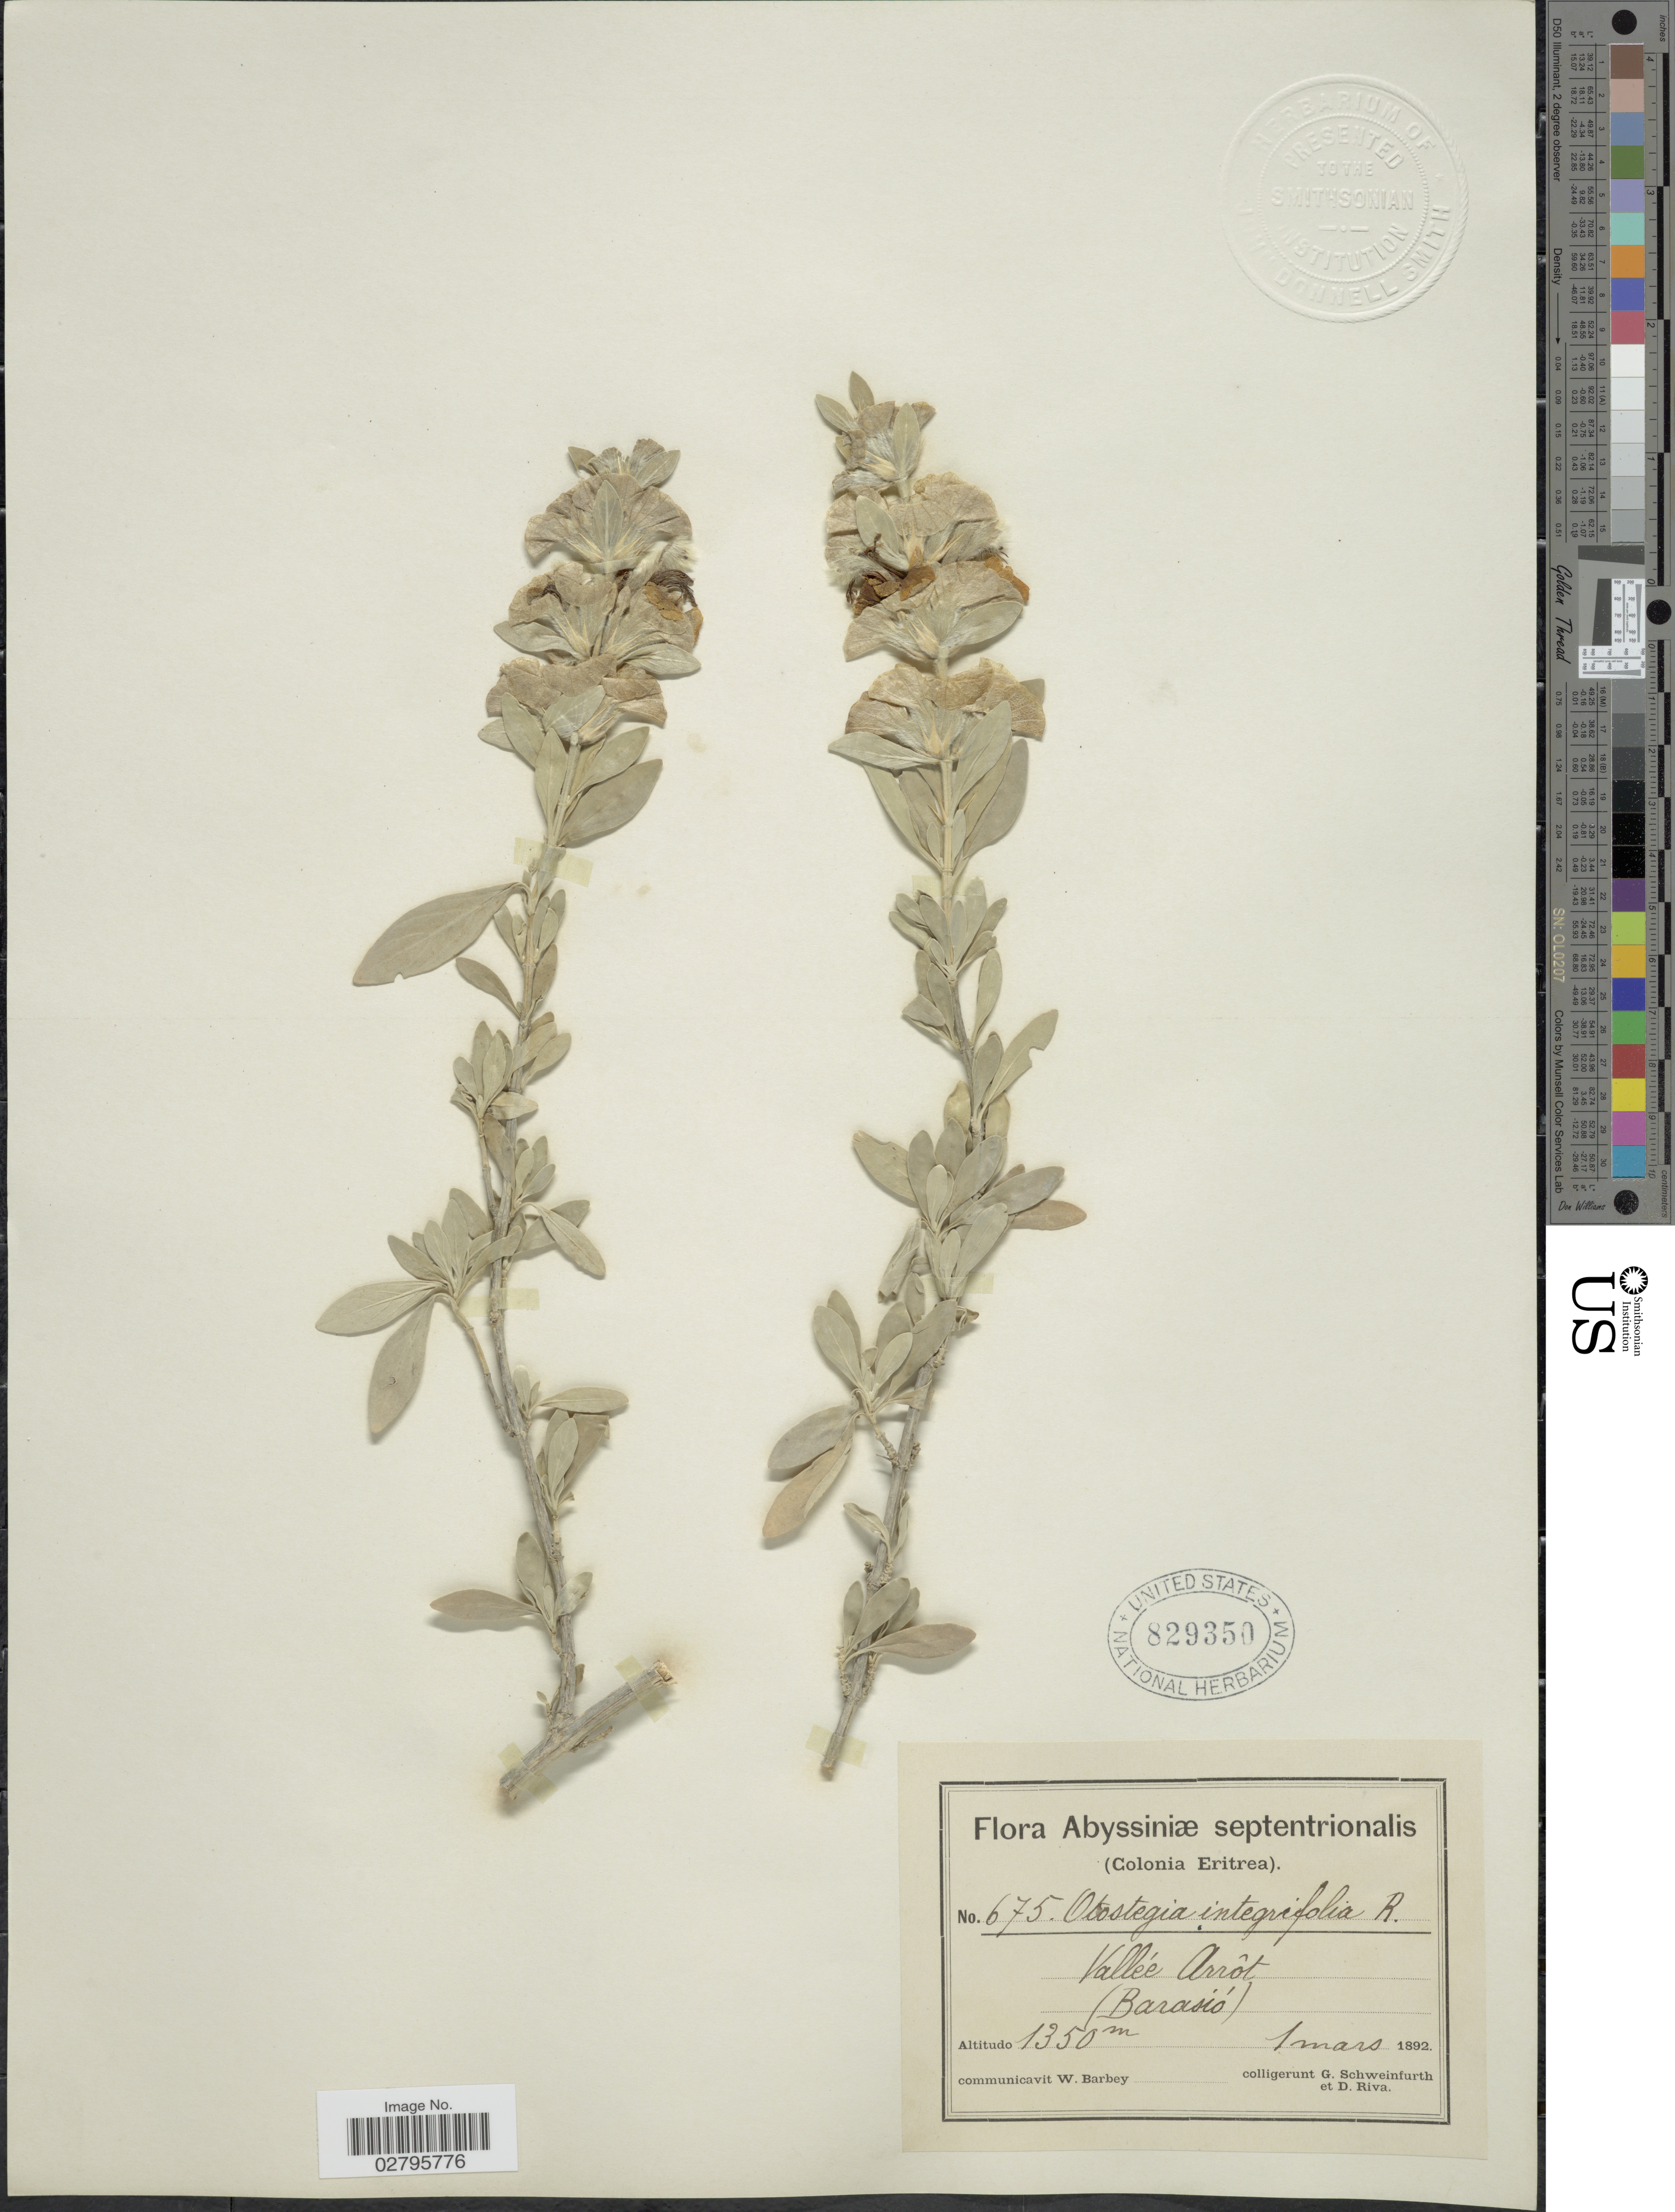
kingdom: Plantae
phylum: Tracheophyta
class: Magnoliopsida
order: Lamiales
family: Lamiaceae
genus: Otostegia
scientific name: Otostegia integrifolia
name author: Benth.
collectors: G. A. Schweinfurth (herbarium) & D. Riva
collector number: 675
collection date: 1892-03-01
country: Eritrea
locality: Abyssiniæ, Valleé Arrôt (Barasió).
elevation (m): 1350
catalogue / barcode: US 829350